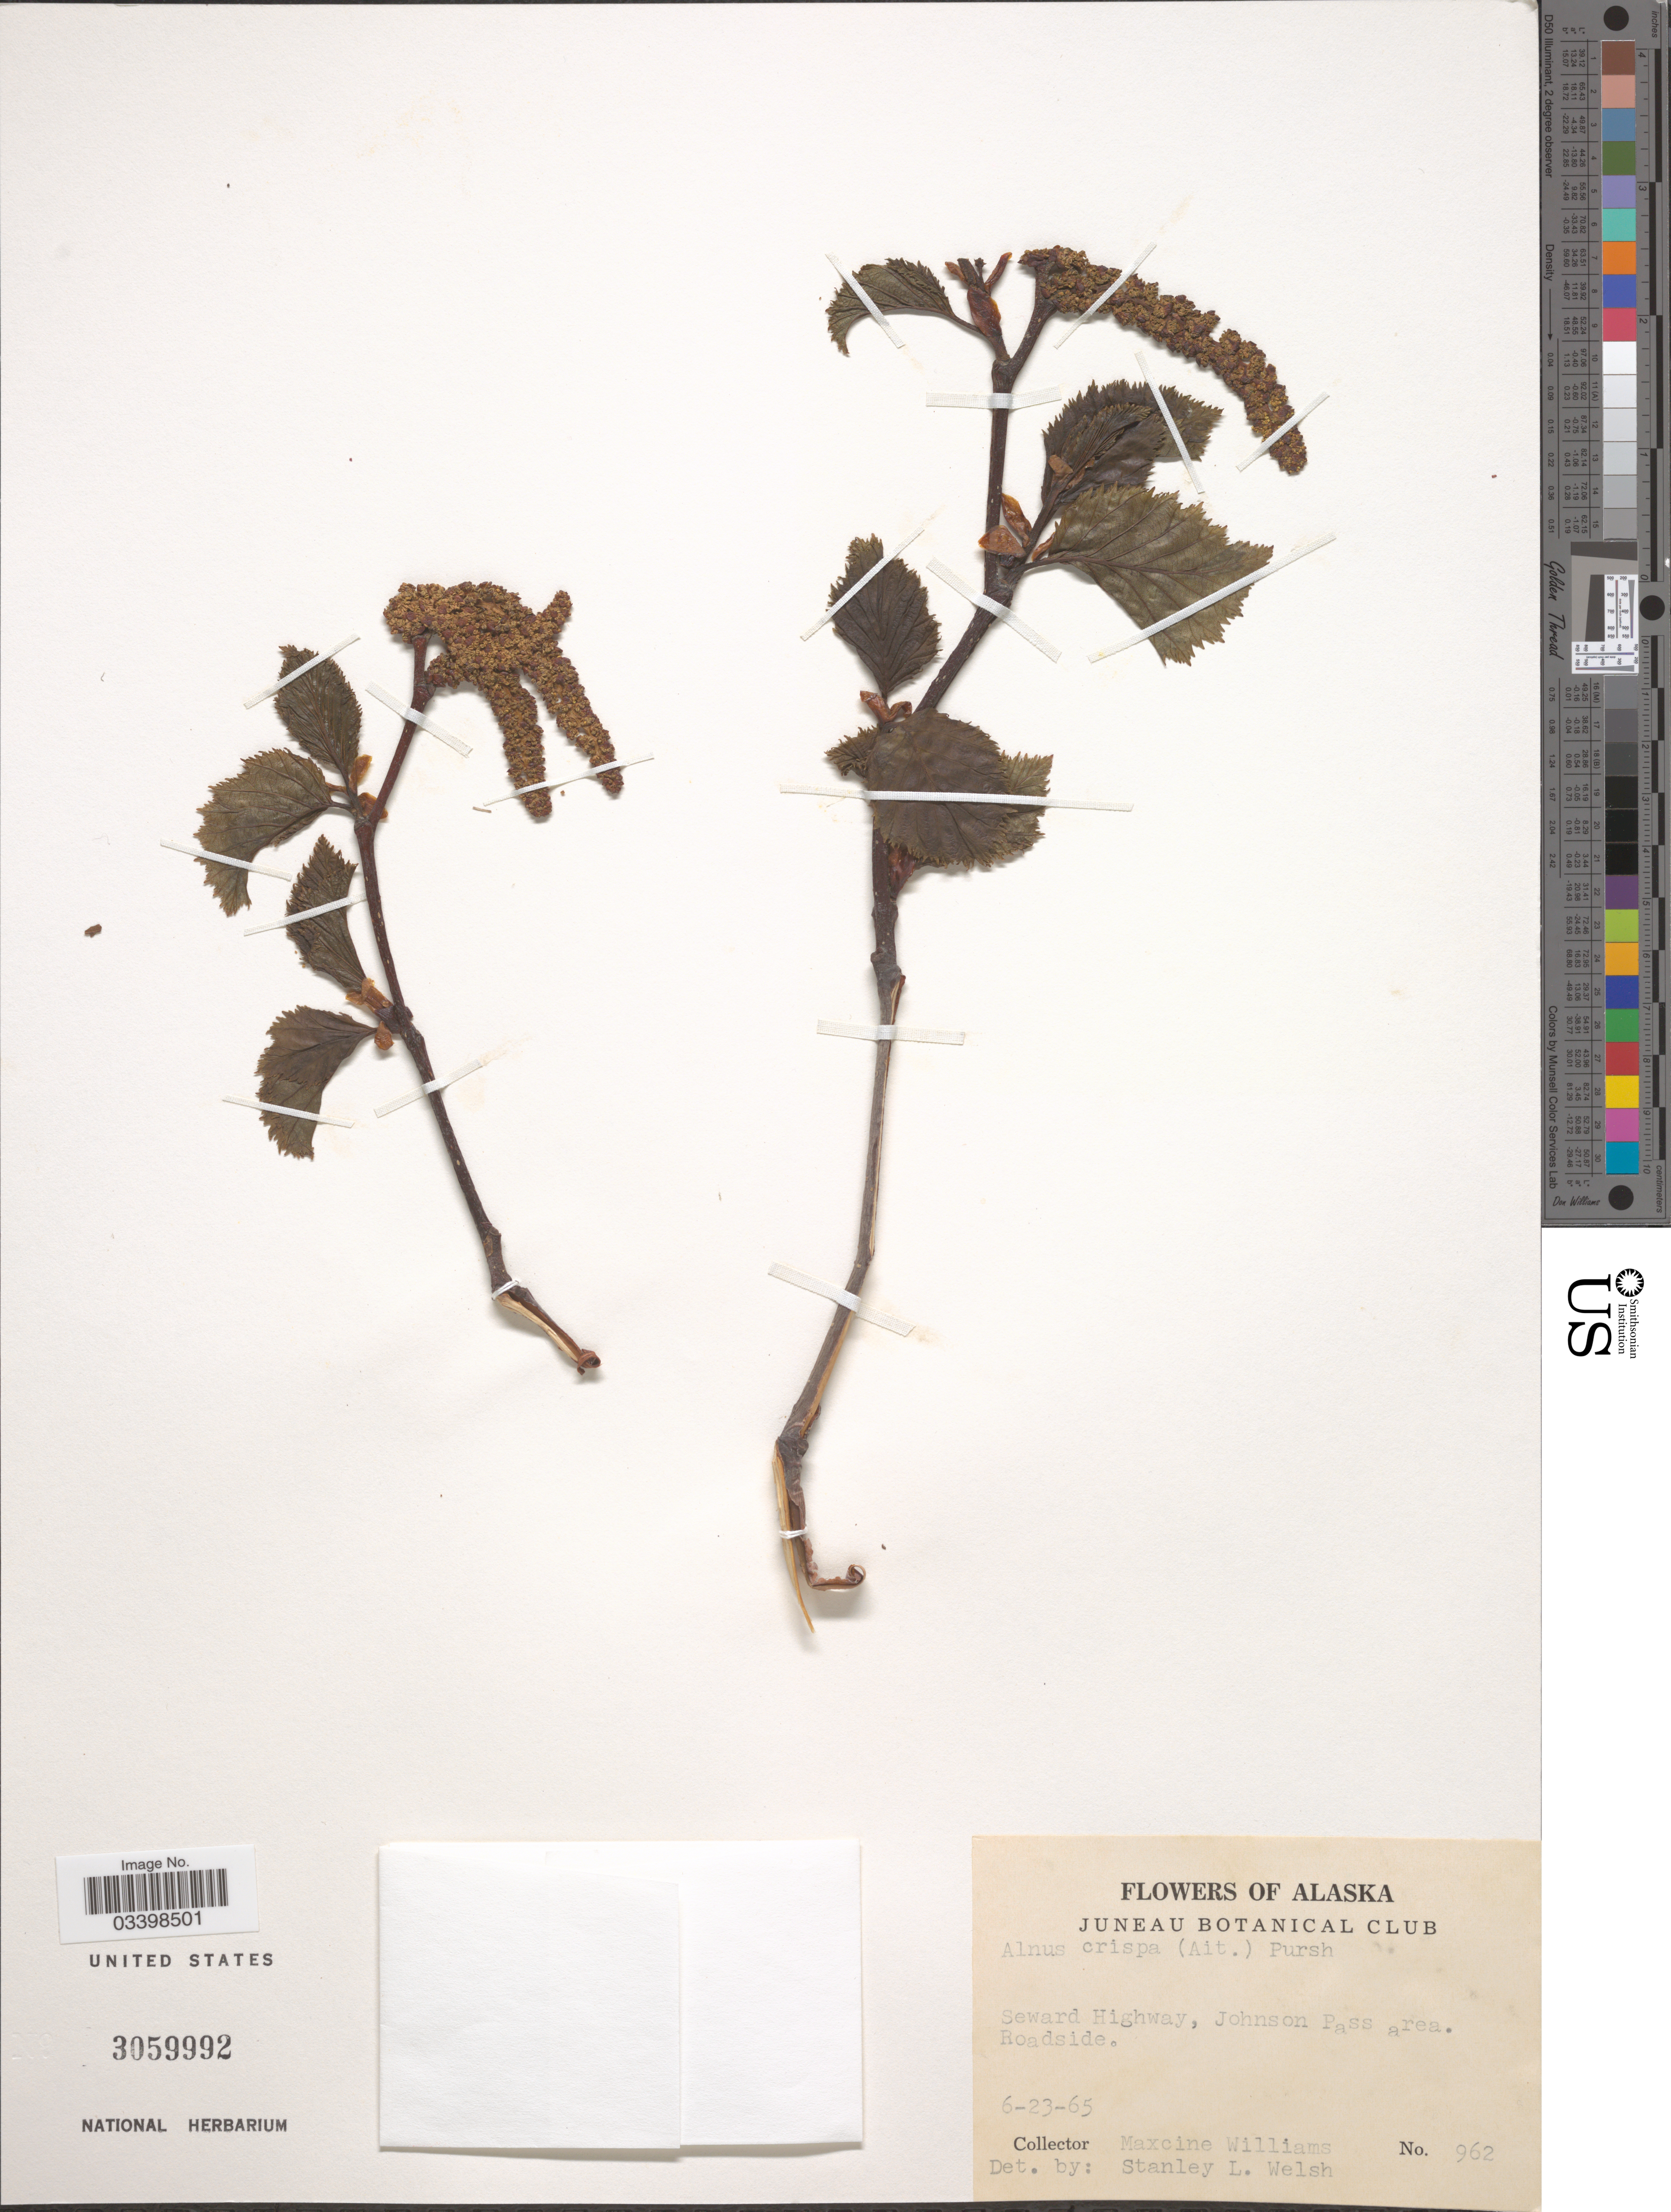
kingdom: Plantae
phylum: Tracheophyta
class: Magnoliopsida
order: Fagales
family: Betulaceae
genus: Alnus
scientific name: Alnus viridis subsp. crispa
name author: (Aiton) Turrill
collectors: M. Williams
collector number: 962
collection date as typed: Transcribed d/m/y: 23/6/65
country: United States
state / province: Alaska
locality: Seward Highway, Johnson Pass area. Roadside.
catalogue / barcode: US 3059992